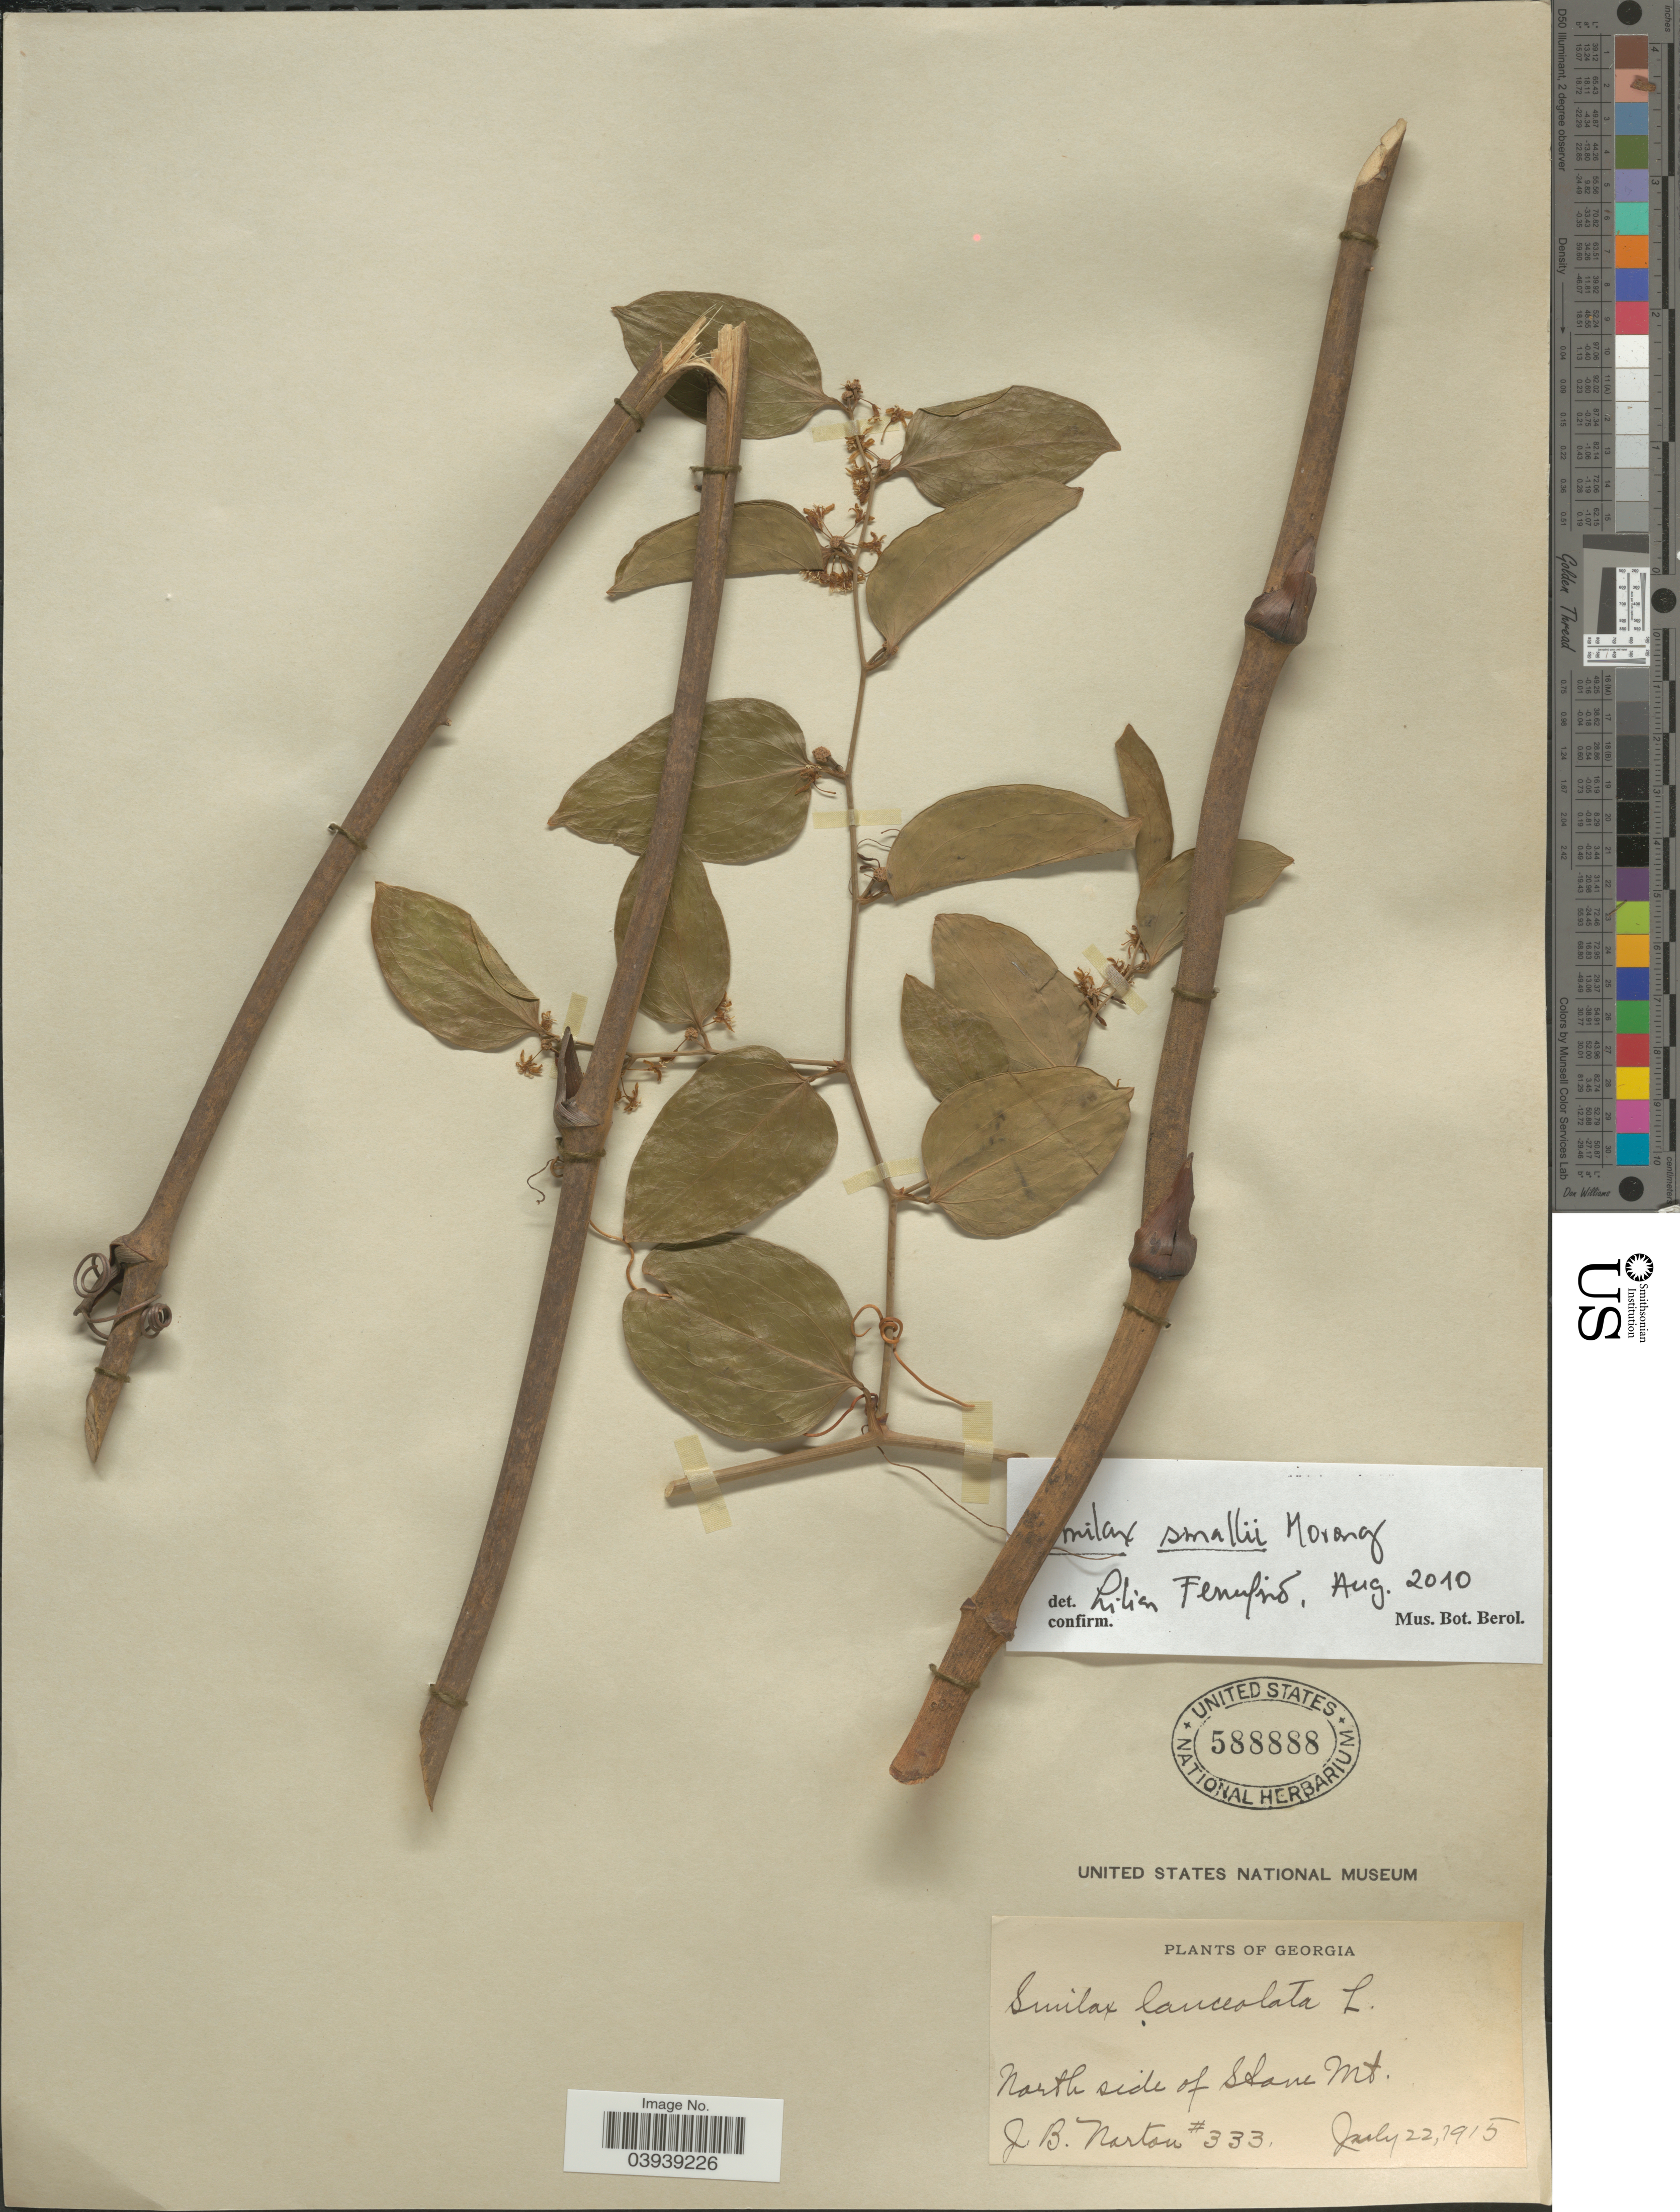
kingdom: Plantae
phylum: Tracheophyta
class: Liliopsida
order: Liliales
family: Smilacaceae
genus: Smilax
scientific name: Smilax smallii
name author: Morong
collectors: J. B. Norton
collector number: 333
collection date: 1915-07-22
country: United States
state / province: Georgia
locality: North side of Stone Mt.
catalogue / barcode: US 588888